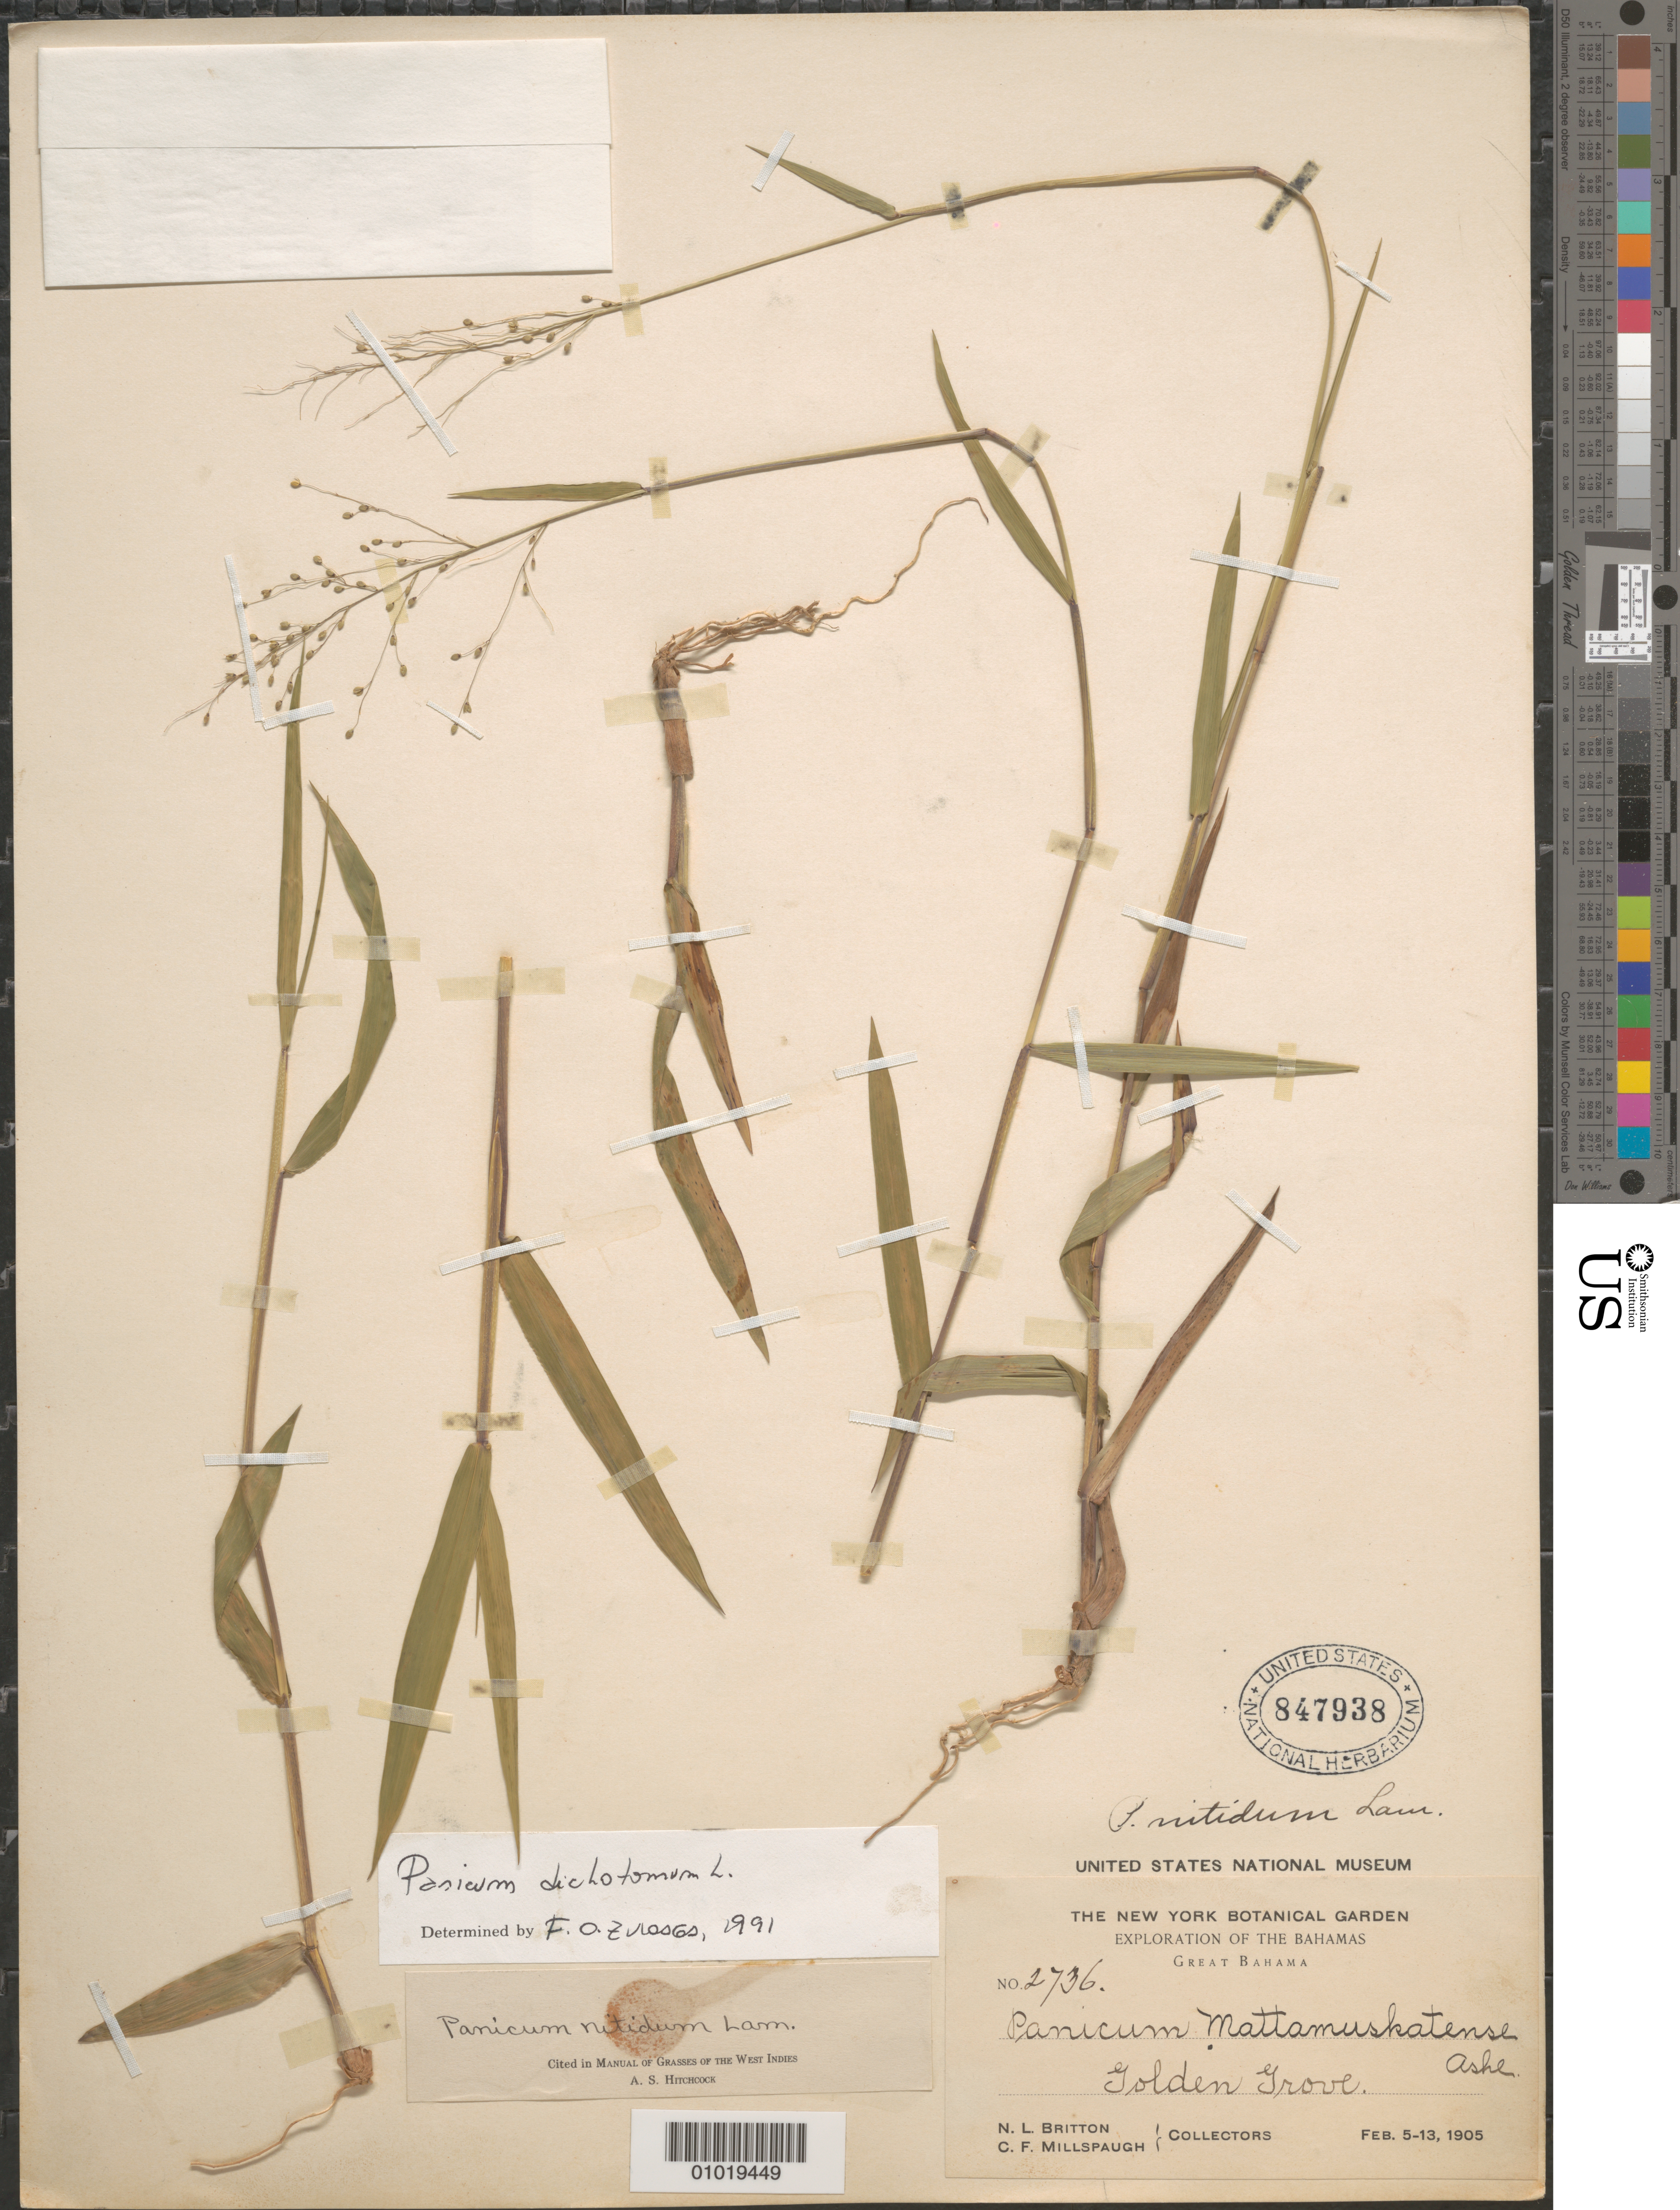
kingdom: Plantae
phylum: Tracheophyta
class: Liliopsida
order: Poales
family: Poaceae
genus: Panicum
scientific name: Panicum dichotomum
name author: L.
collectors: N. Britton & C. F. Millspaugh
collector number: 2736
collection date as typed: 05 Feb 1905 to 13 Feb 1905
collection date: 1905-02-05/1905-02-13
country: Bahamas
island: Great Bahama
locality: Golden Grove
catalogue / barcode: US 847938